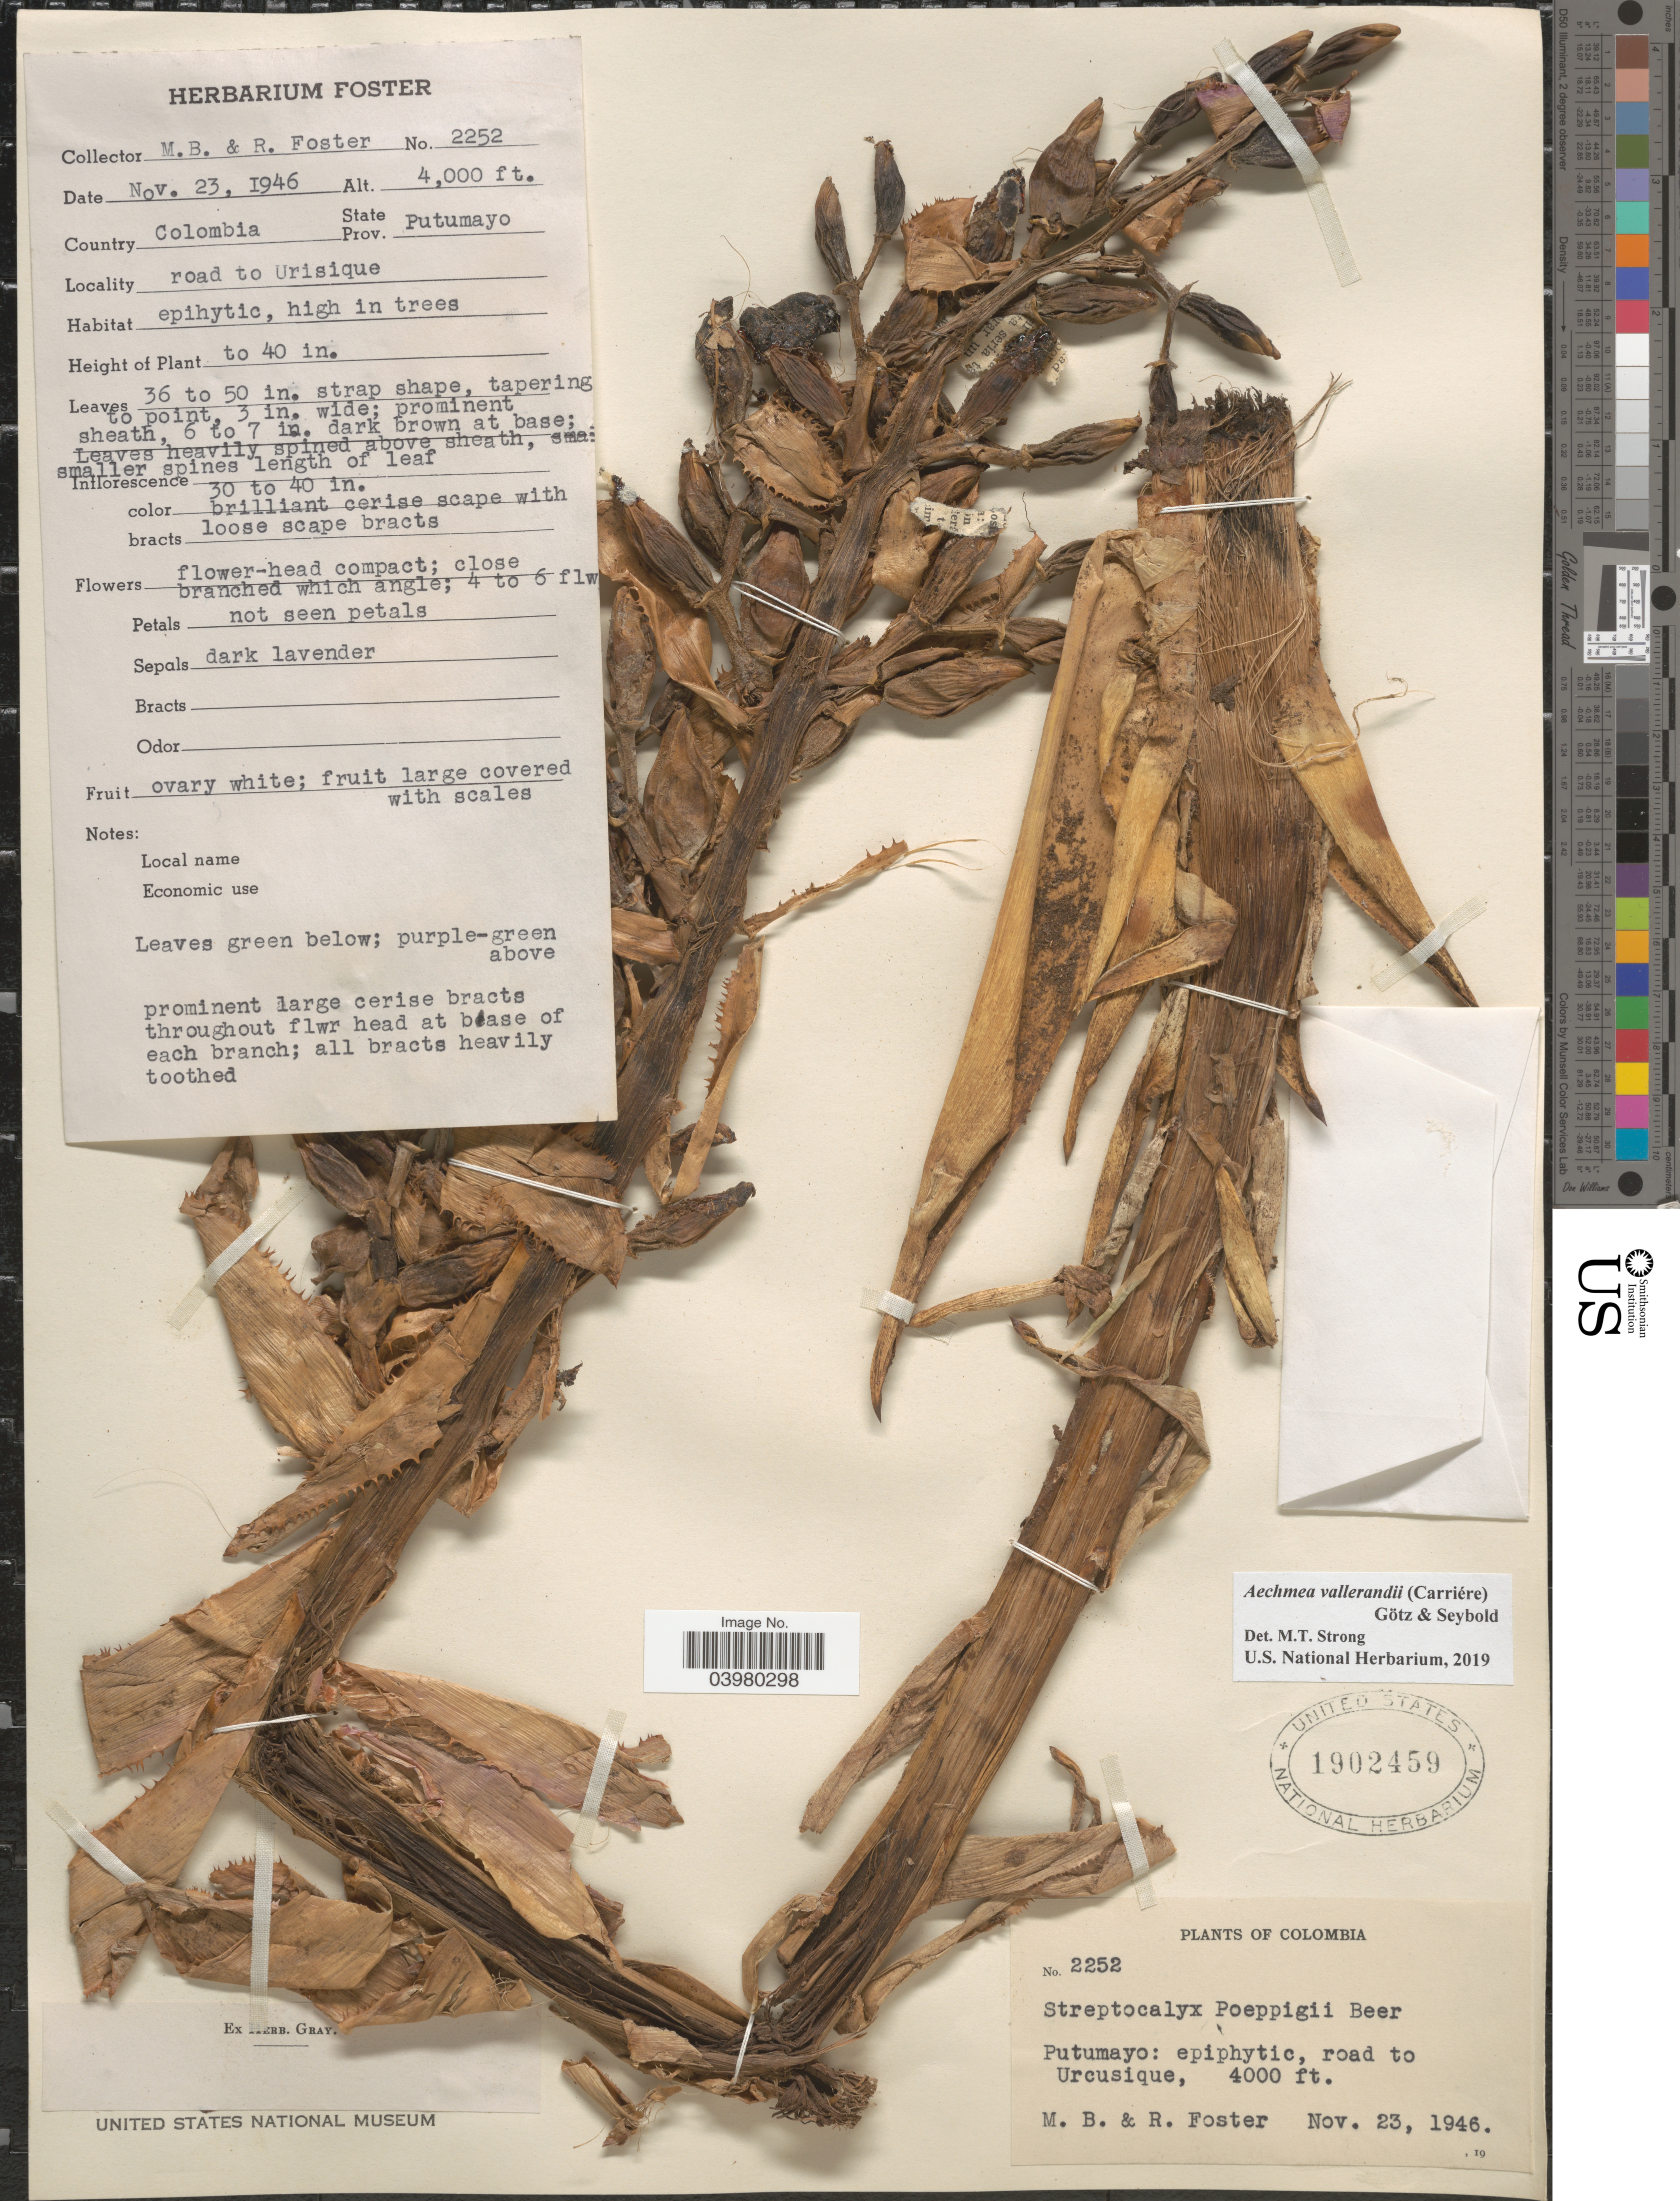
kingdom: Plantae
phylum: Tracheophyta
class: Liliopsida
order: Poales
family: Bromeliaceae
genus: Aechmea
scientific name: Aechmea vallerandii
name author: (Carrière) Erhardt et al.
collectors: M. B. Foster & R. Foster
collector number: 2252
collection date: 1946-11-23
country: Colombia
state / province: Putumayo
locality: Epiphytic, road to Urcusique.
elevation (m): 1219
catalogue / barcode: US 1902459